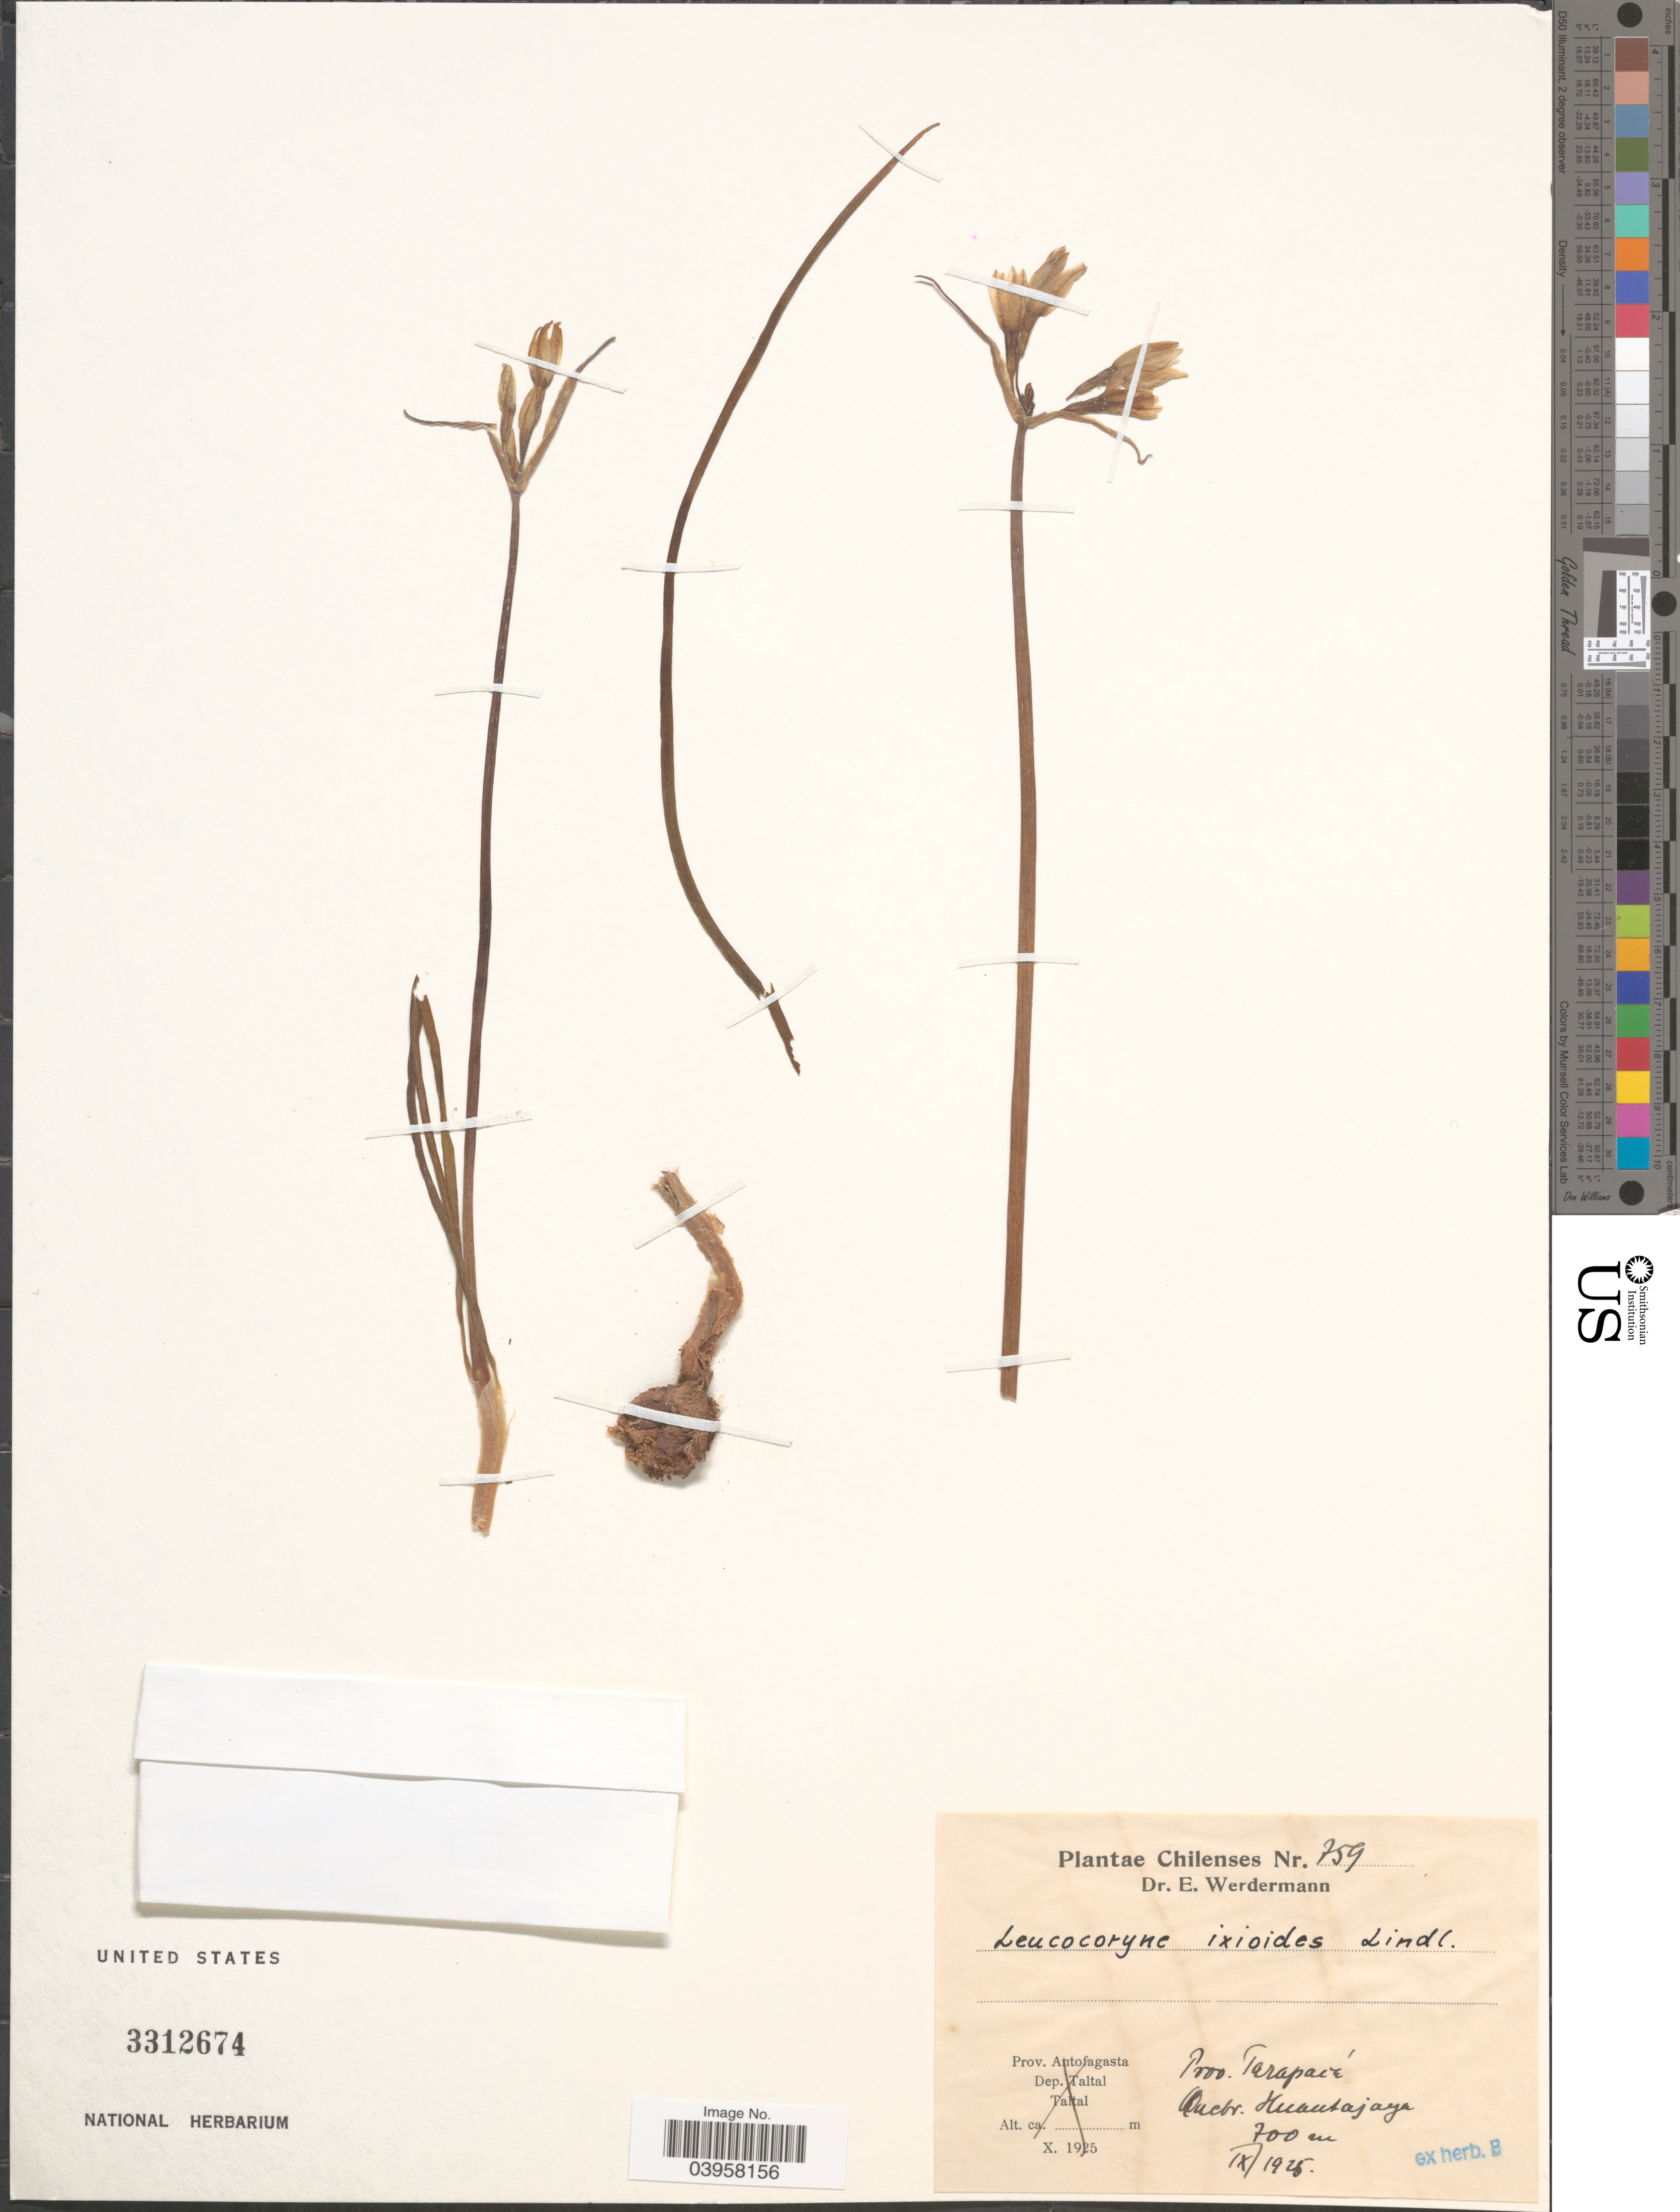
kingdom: Plantae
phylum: Tracheophyta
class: Liliopsida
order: Asparagales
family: Amaryllidaceae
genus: Leucocoryne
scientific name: Leucocoryne ixioides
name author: Lindl.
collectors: E. Werdermann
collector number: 759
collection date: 1925-09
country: Chile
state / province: Tarapacá (I)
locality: Prov. Tarapacá. Quetr. Huantajaya.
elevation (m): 700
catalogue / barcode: US 3312674